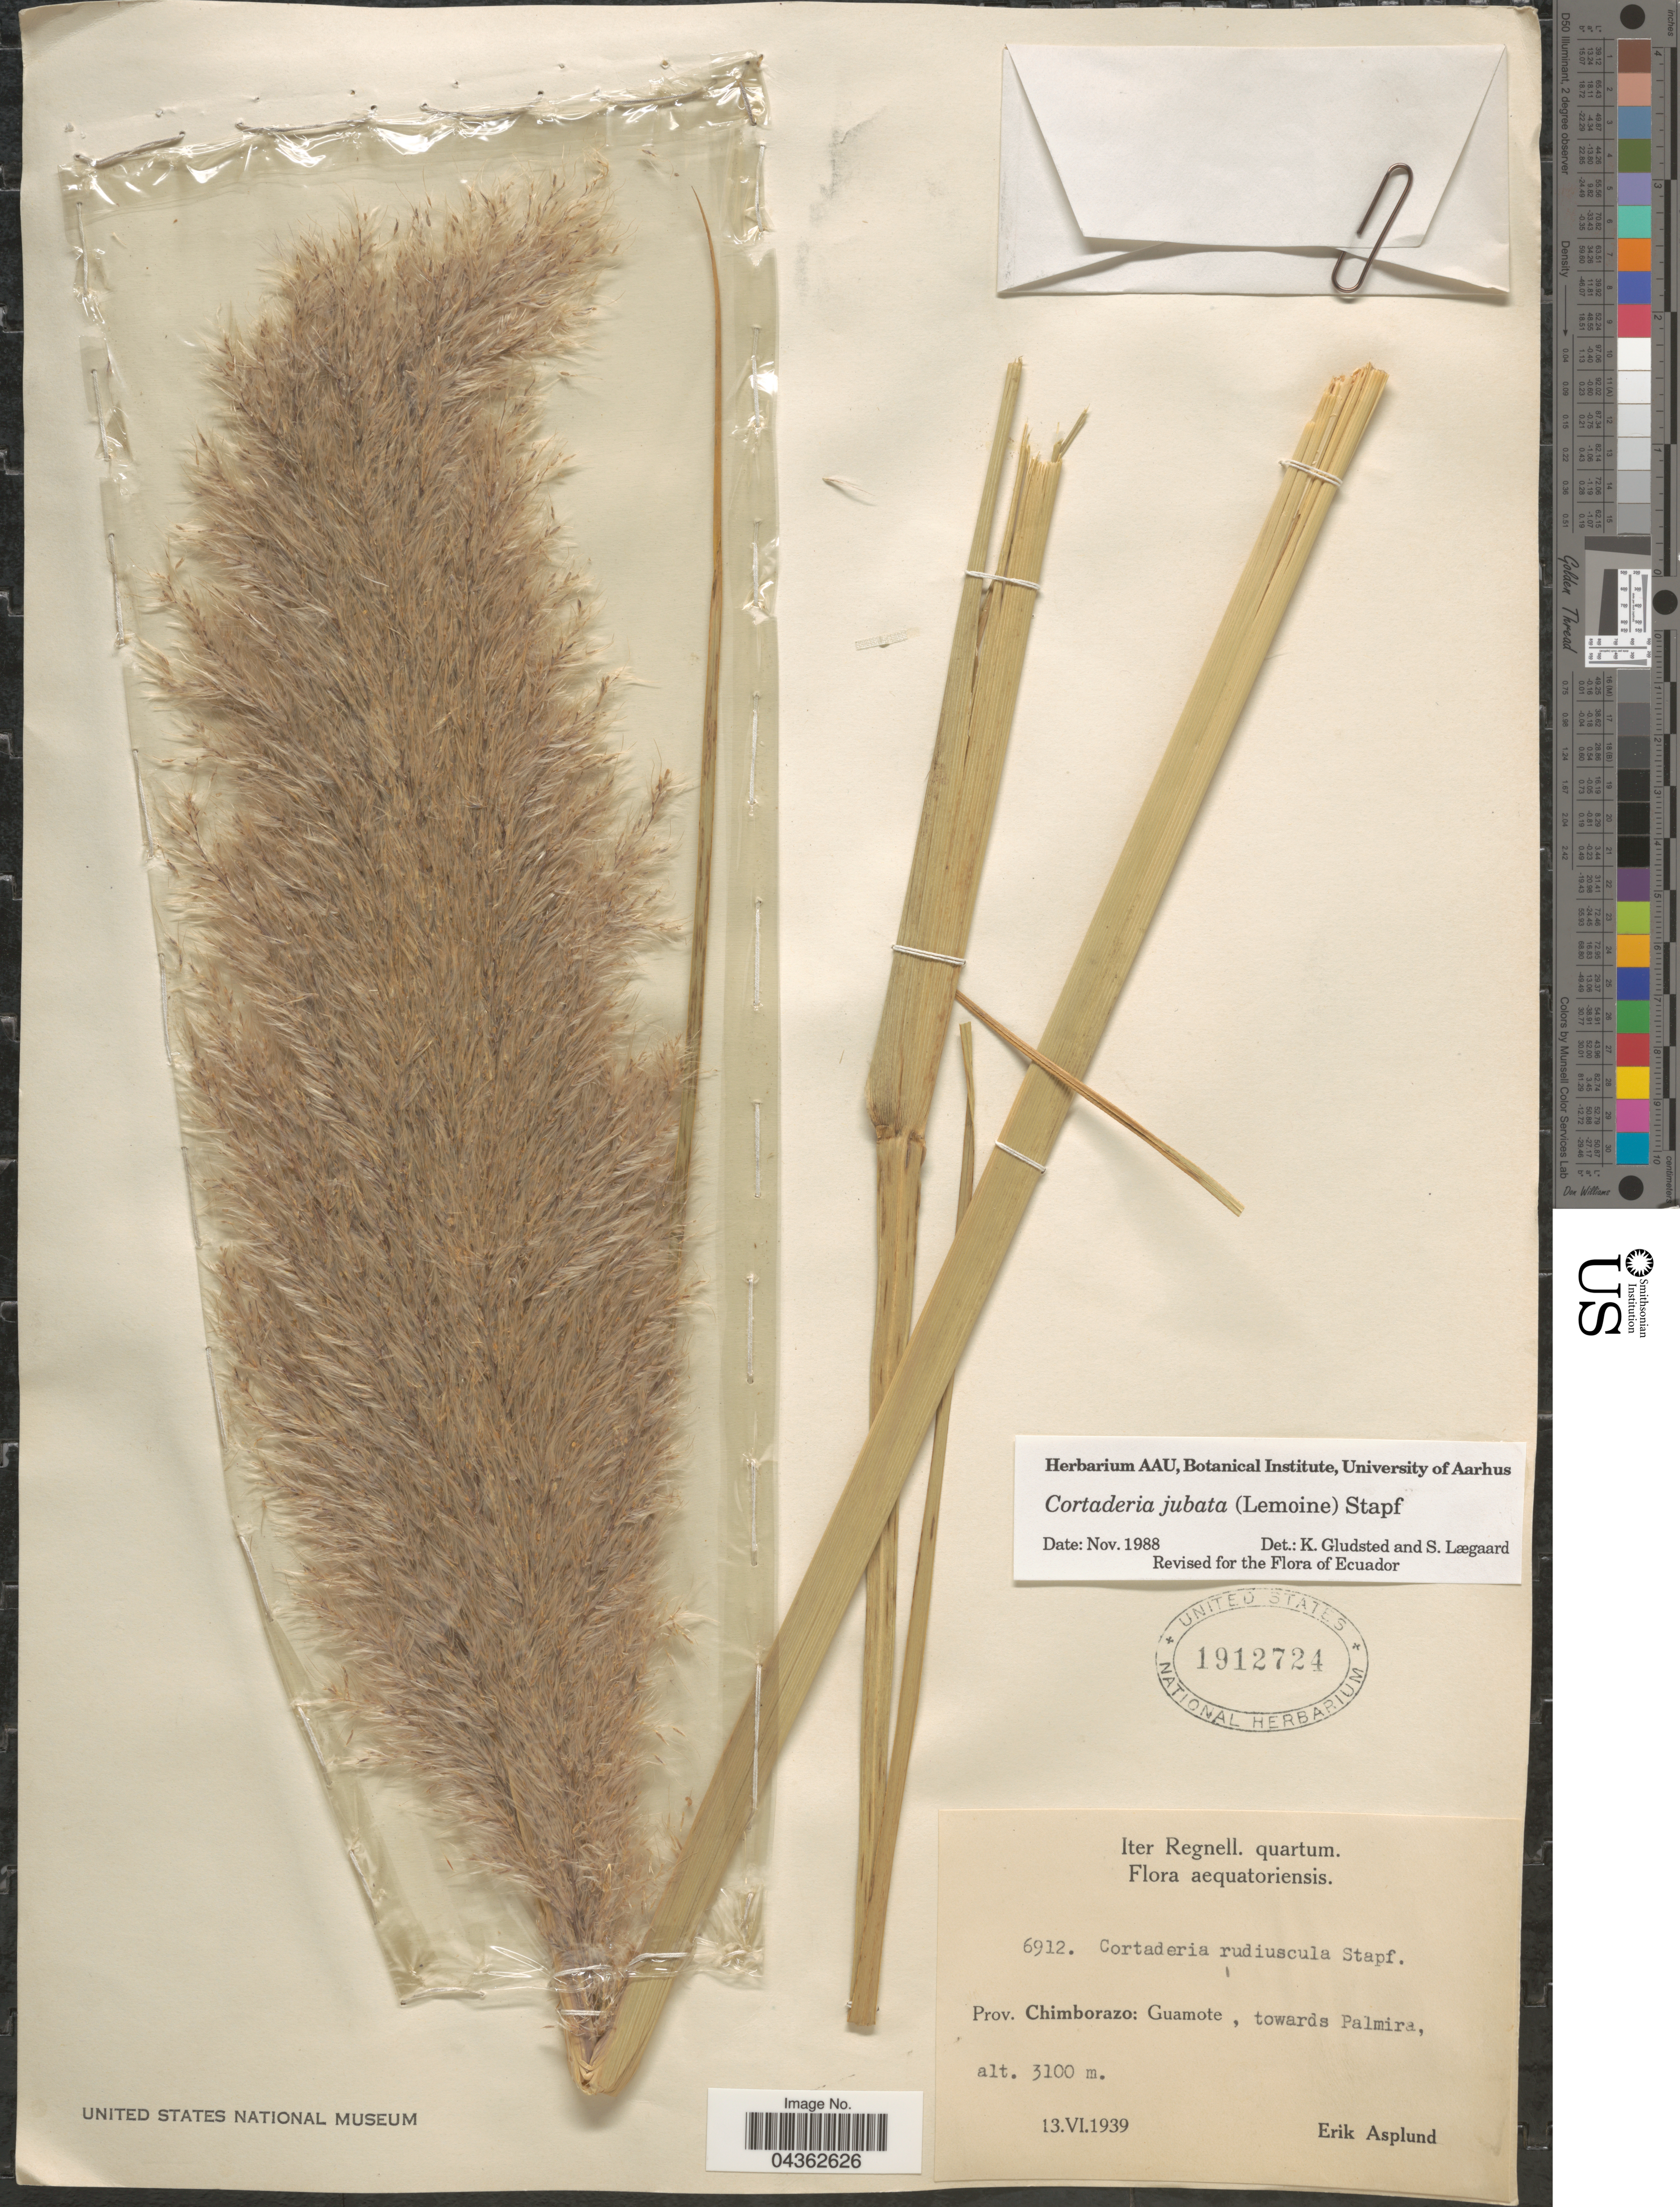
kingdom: Plantae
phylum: Tracheophyta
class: Liliopsida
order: Poales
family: Poaceae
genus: Cortaderia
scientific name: Cortaderia jubata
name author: (Lemoine) Stapf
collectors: E. Asplund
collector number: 6912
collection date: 1939-06-13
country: Ecuador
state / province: Chimborazo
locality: Iter Regnell. quartum. Guamote, towards Palmira.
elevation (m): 3100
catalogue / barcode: US 1912724